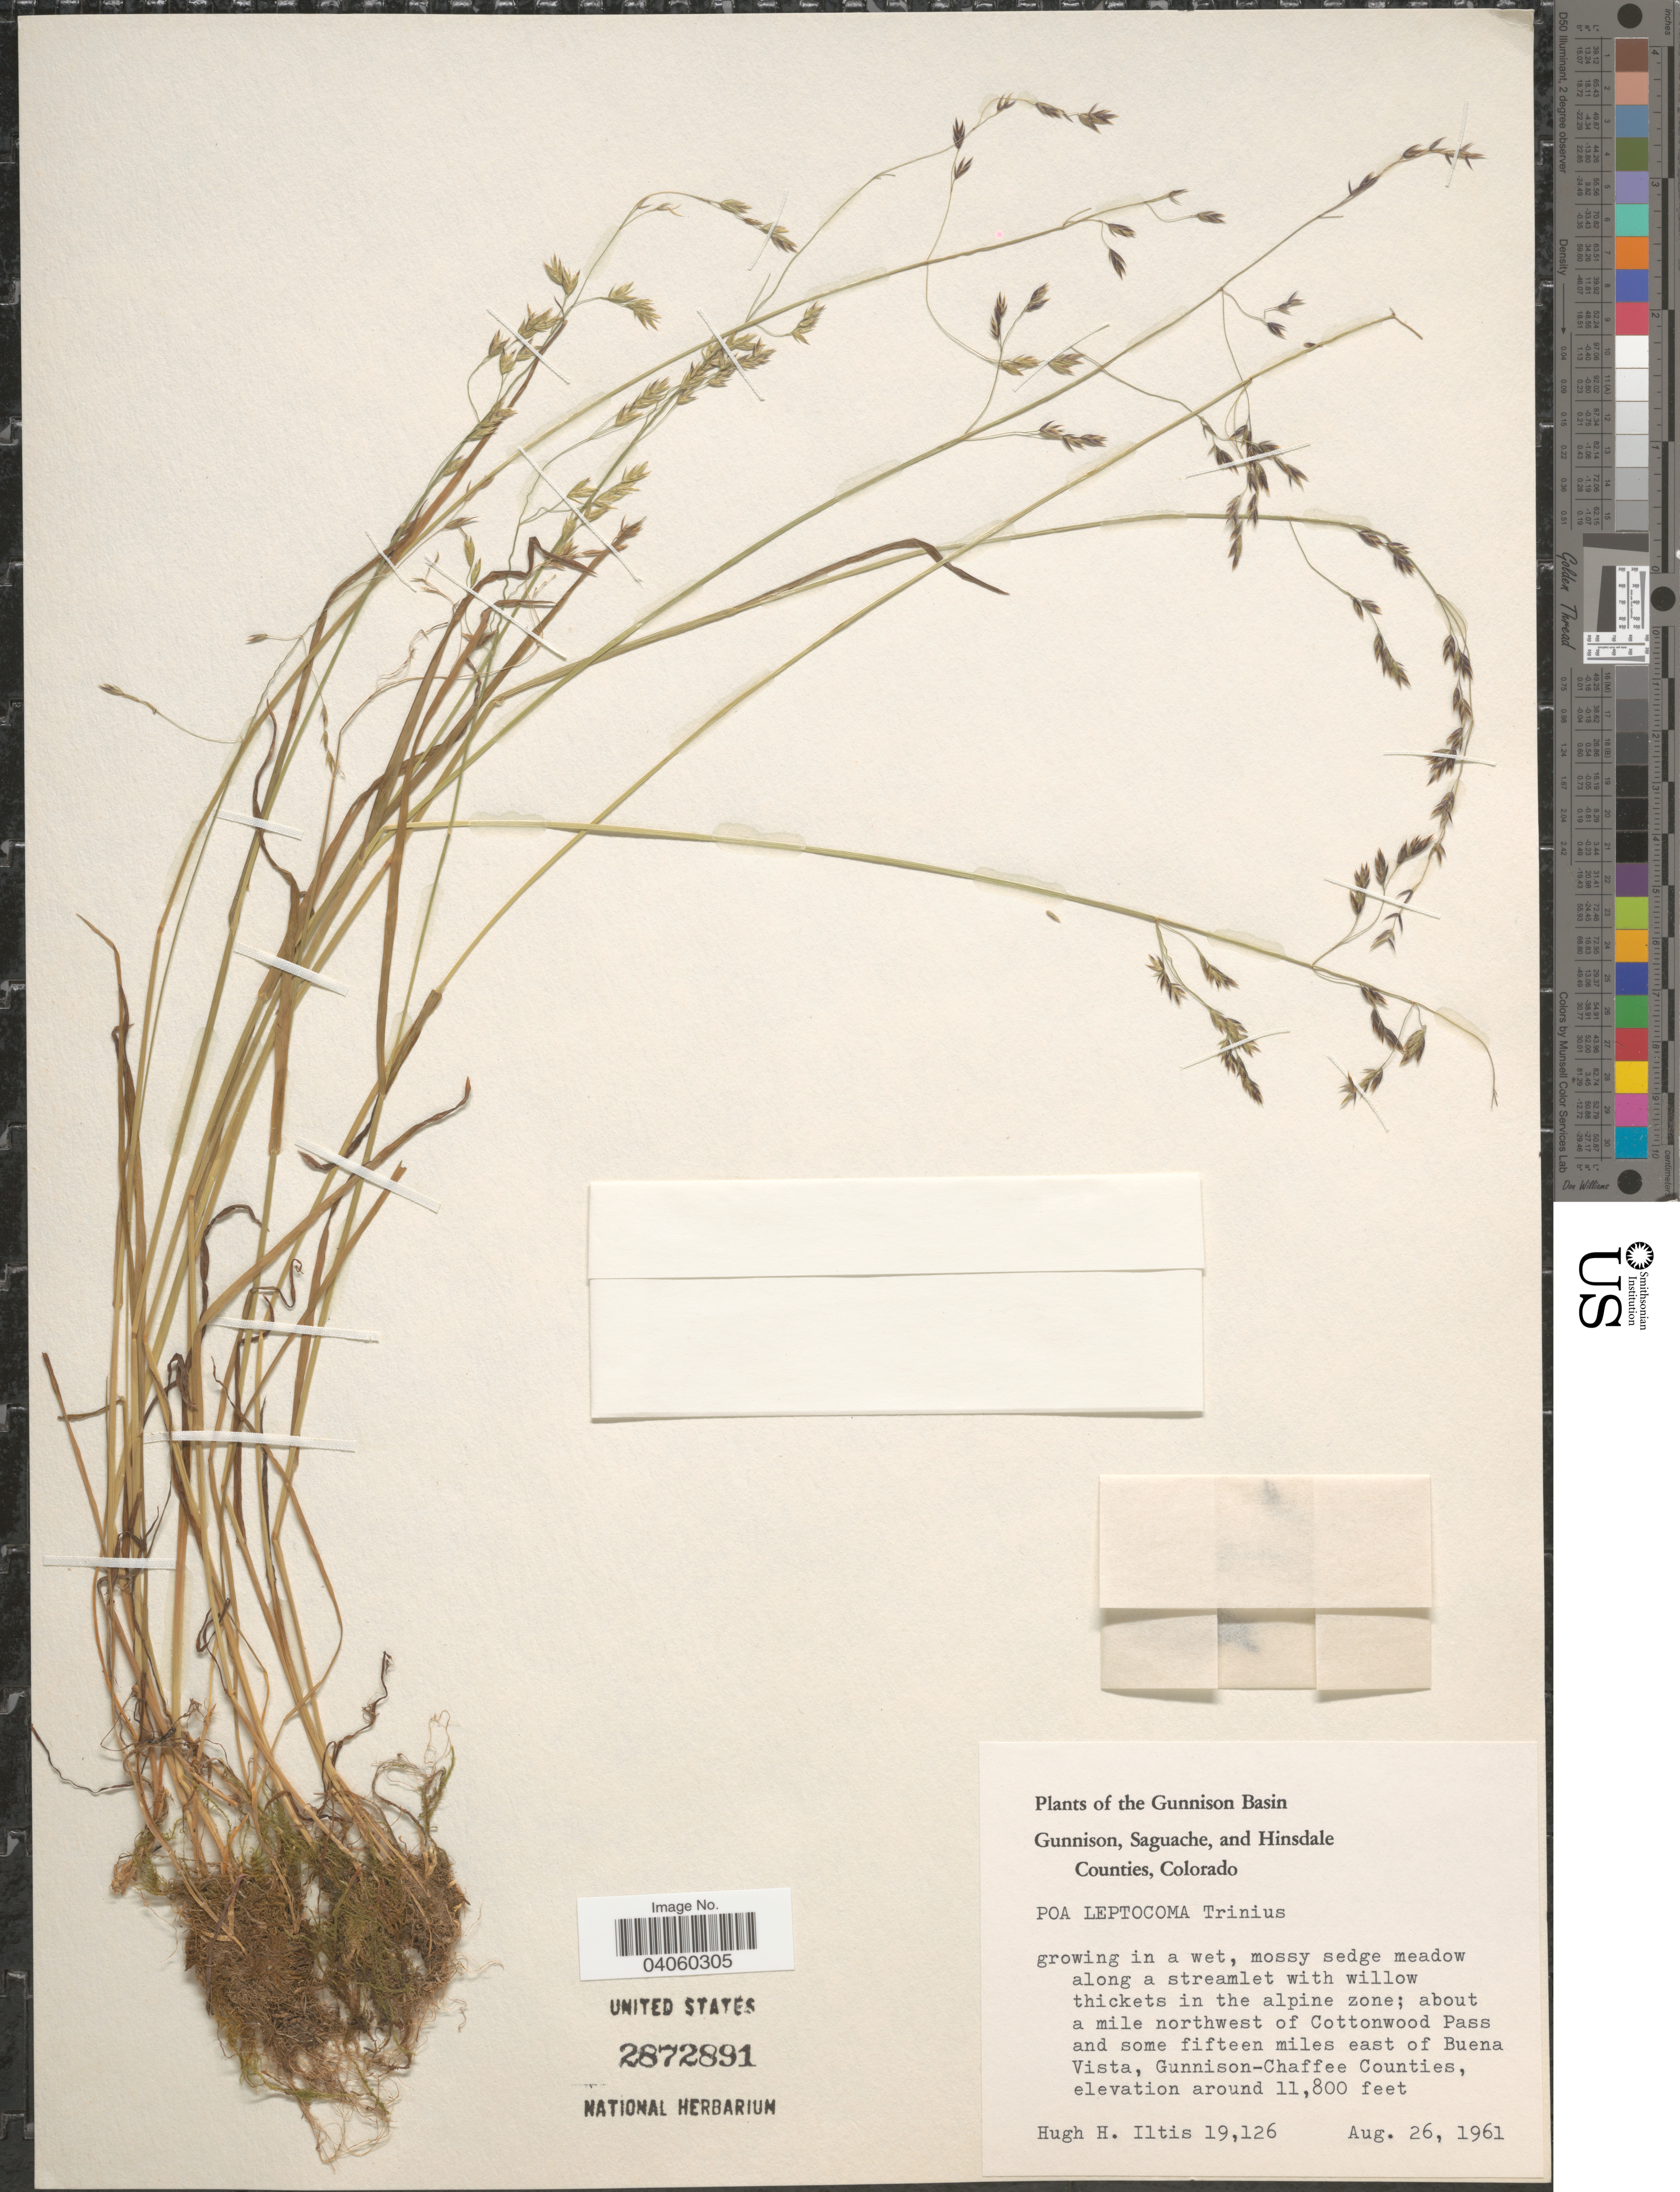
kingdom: Plantae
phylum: Tracheophyta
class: Liliopsida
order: Poales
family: Poaceae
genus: Poa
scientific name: Poa leptocoma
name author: Trin.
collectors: H. Iltis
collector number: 19126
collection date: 1961-08-26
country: United States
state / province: Colorado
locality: Gunnison Basin. In a wet, mossy sedge meadow along a streamlet with willow thickets in the alpine zone; about a mile northwest of Cottonwood Pass and some fifteen miles east of Buena Vista, Gunnison-Chaffee Counties.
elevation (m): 3597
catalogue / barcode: US 2872891